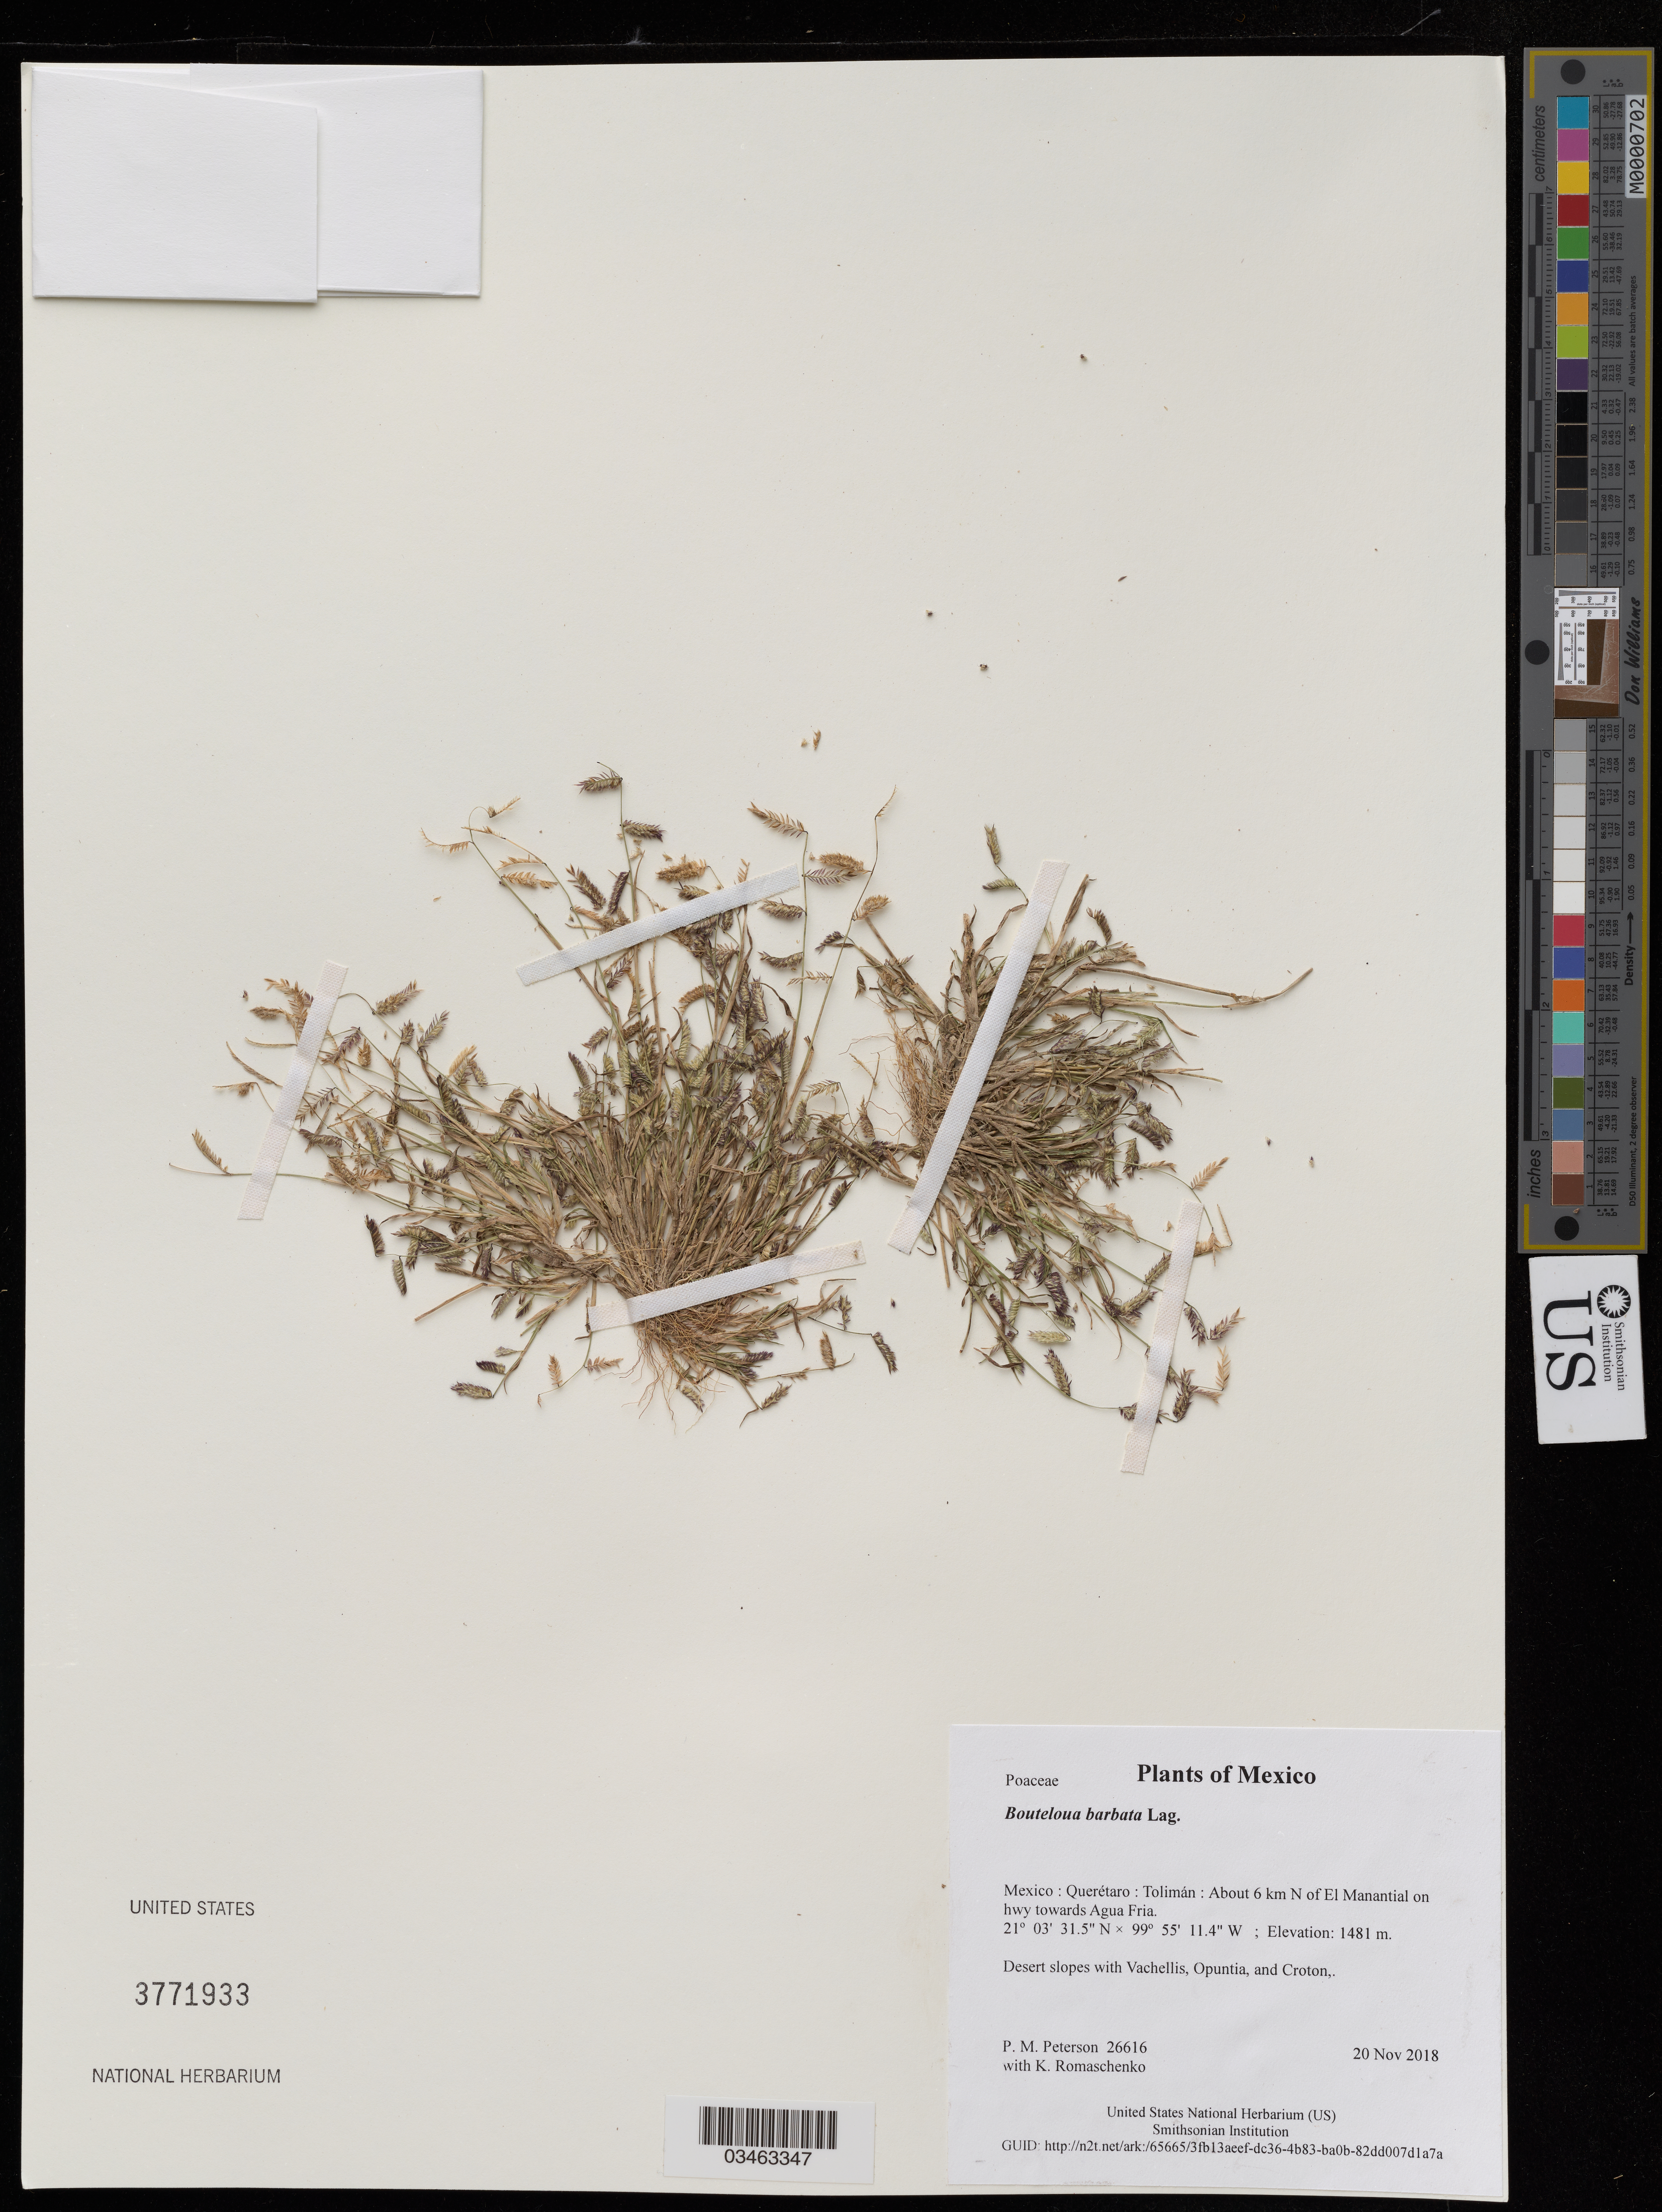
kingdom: Plantae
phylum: Tracheophyta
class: Liliopsida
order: Poales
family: Poaceae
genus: Bouteloua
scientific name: Bouteloua barbata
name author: Lag.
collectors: P. M. Peterson & K. Romaschenko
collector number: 26616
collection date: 2018-11-20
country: Mexico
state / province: Querétaro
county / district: Tolimán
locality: About 6 km N of El Manantial on hwy towards Agua Fria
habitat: Desert slopes with Vachellis, Opuntia, and Croton,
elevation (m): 1481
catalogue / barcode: US 3771933